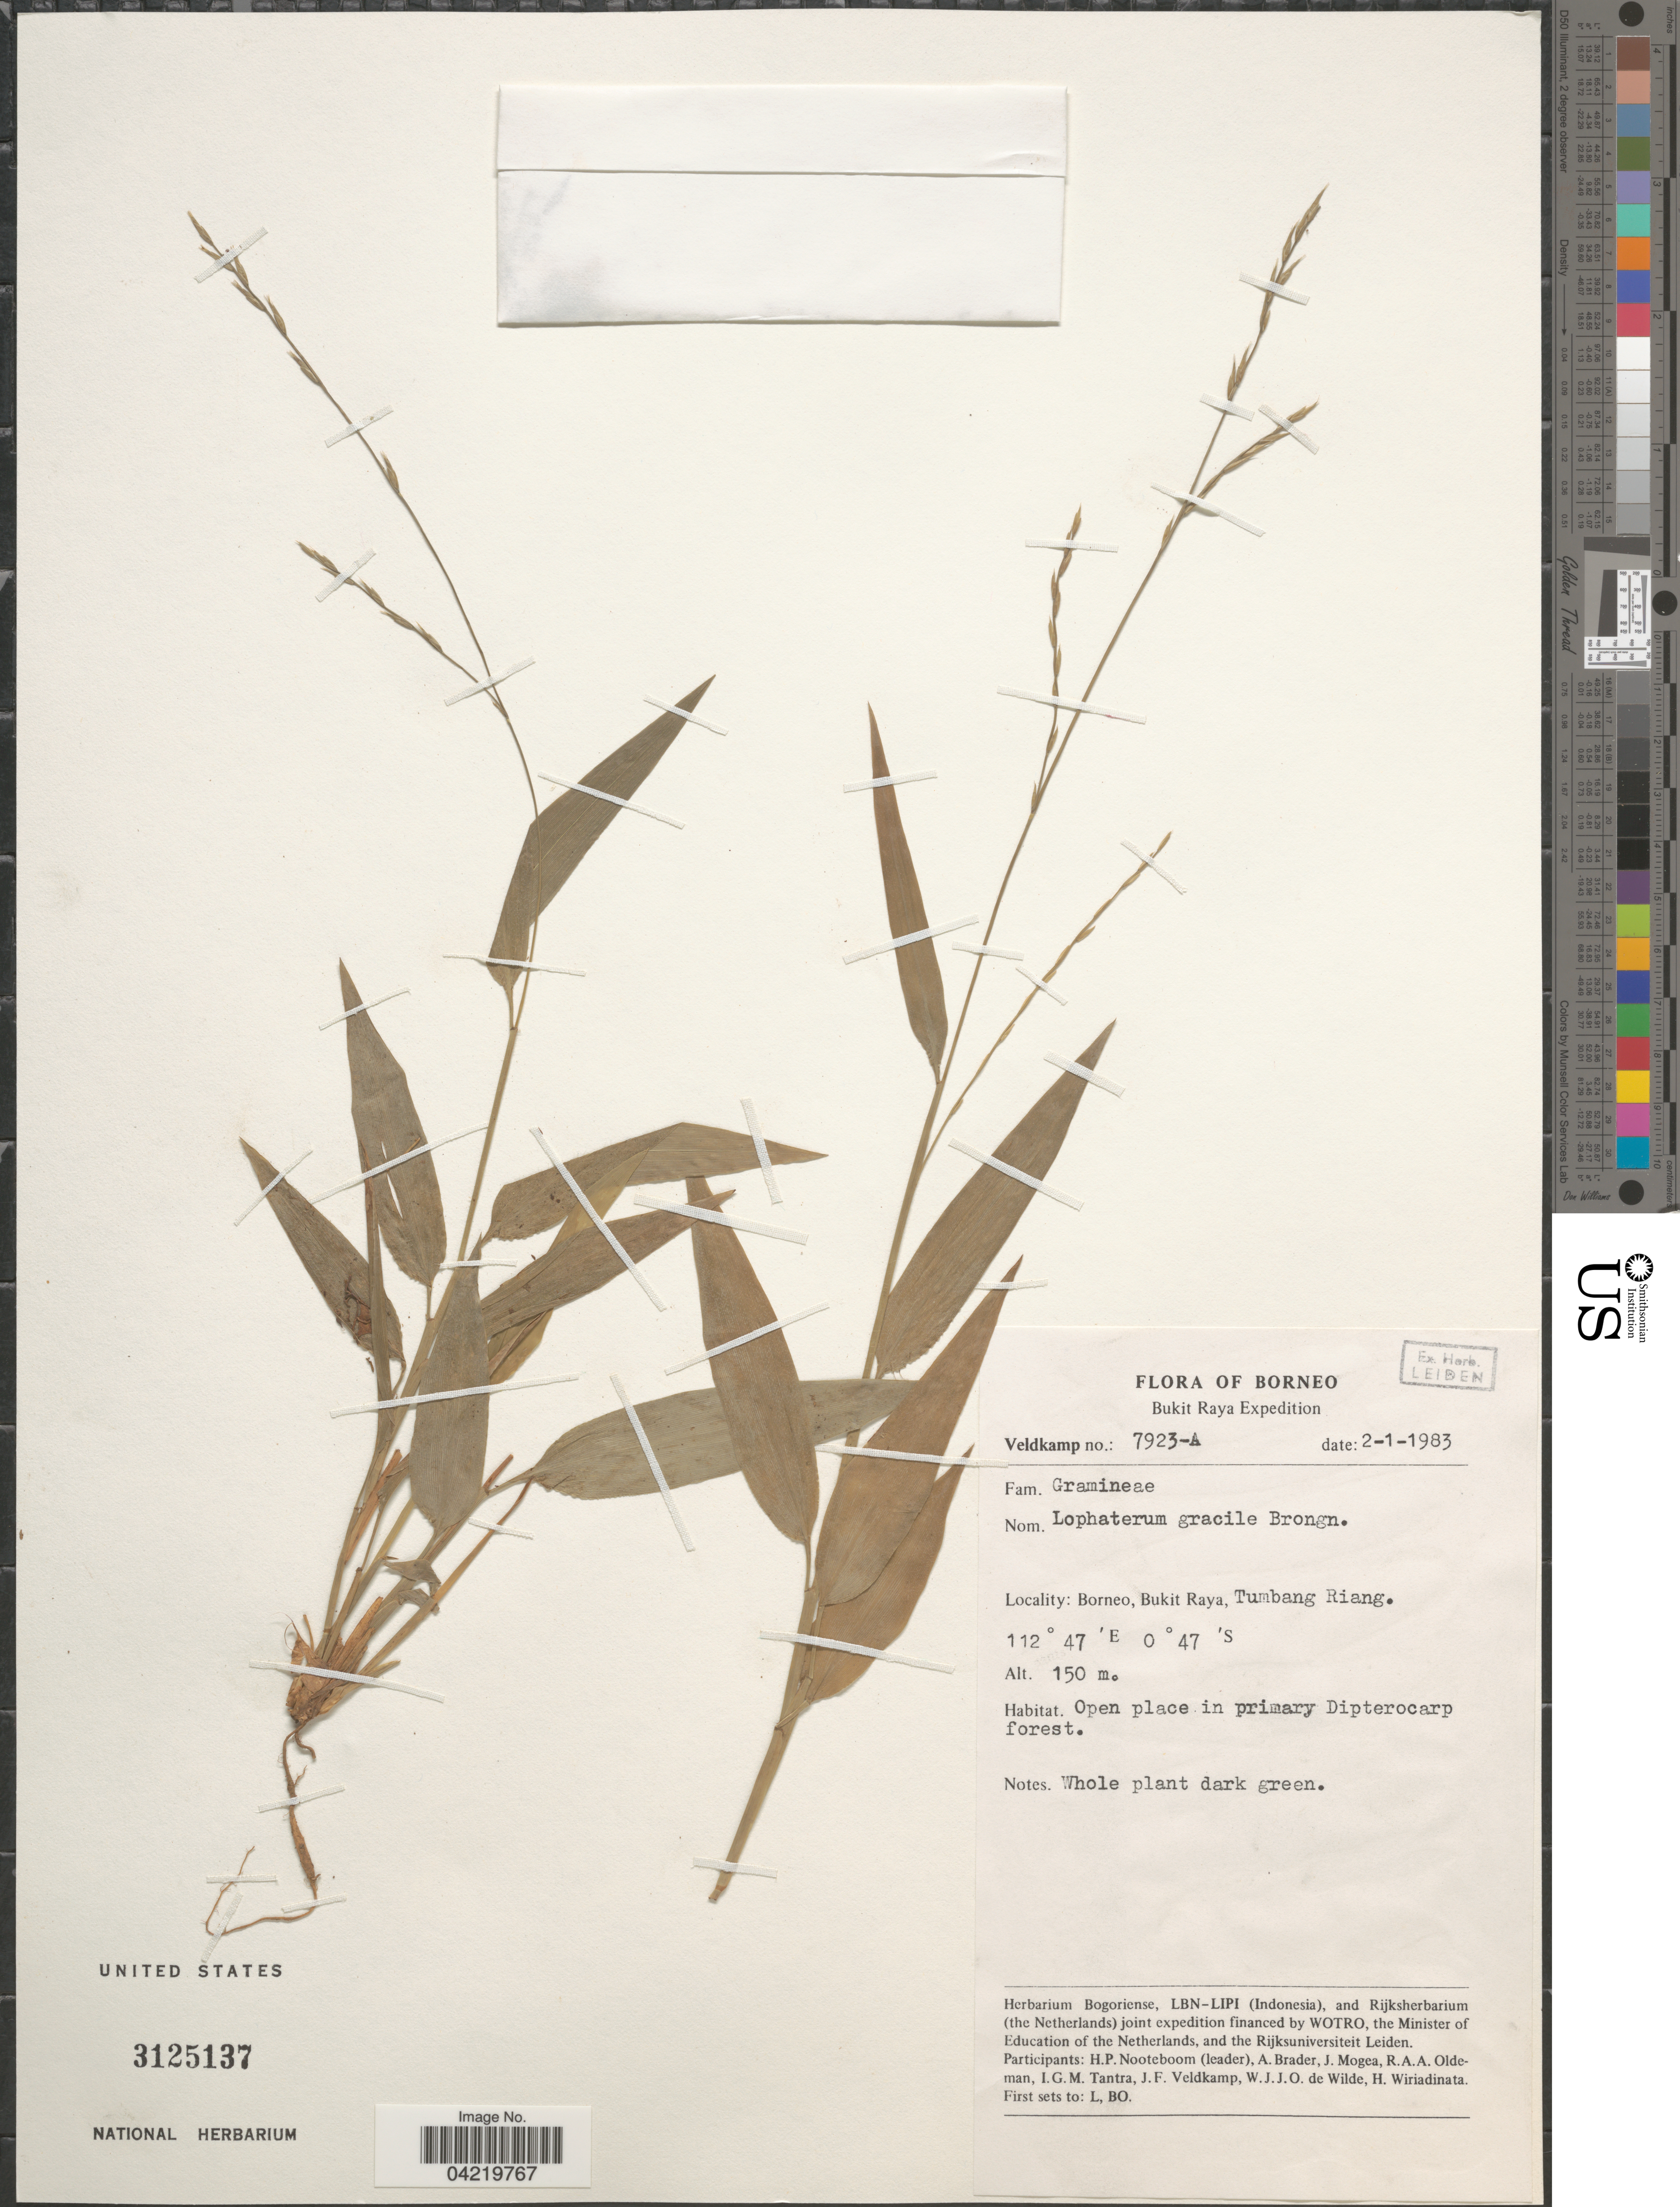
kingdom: Plantae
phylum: Tracheophyta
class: Liliopsida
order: Poales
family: Poaceae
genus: Lophatherum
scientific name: Lophatherum gracile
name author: Brongn.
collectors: -. Veldkamp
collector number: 7923-A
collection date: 1983-01-02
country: Malaysia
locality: Borneo. Bukit Raya Expedition. Bukit Raya, Tumbang Riang.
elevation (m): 150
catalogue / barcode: US 3125137